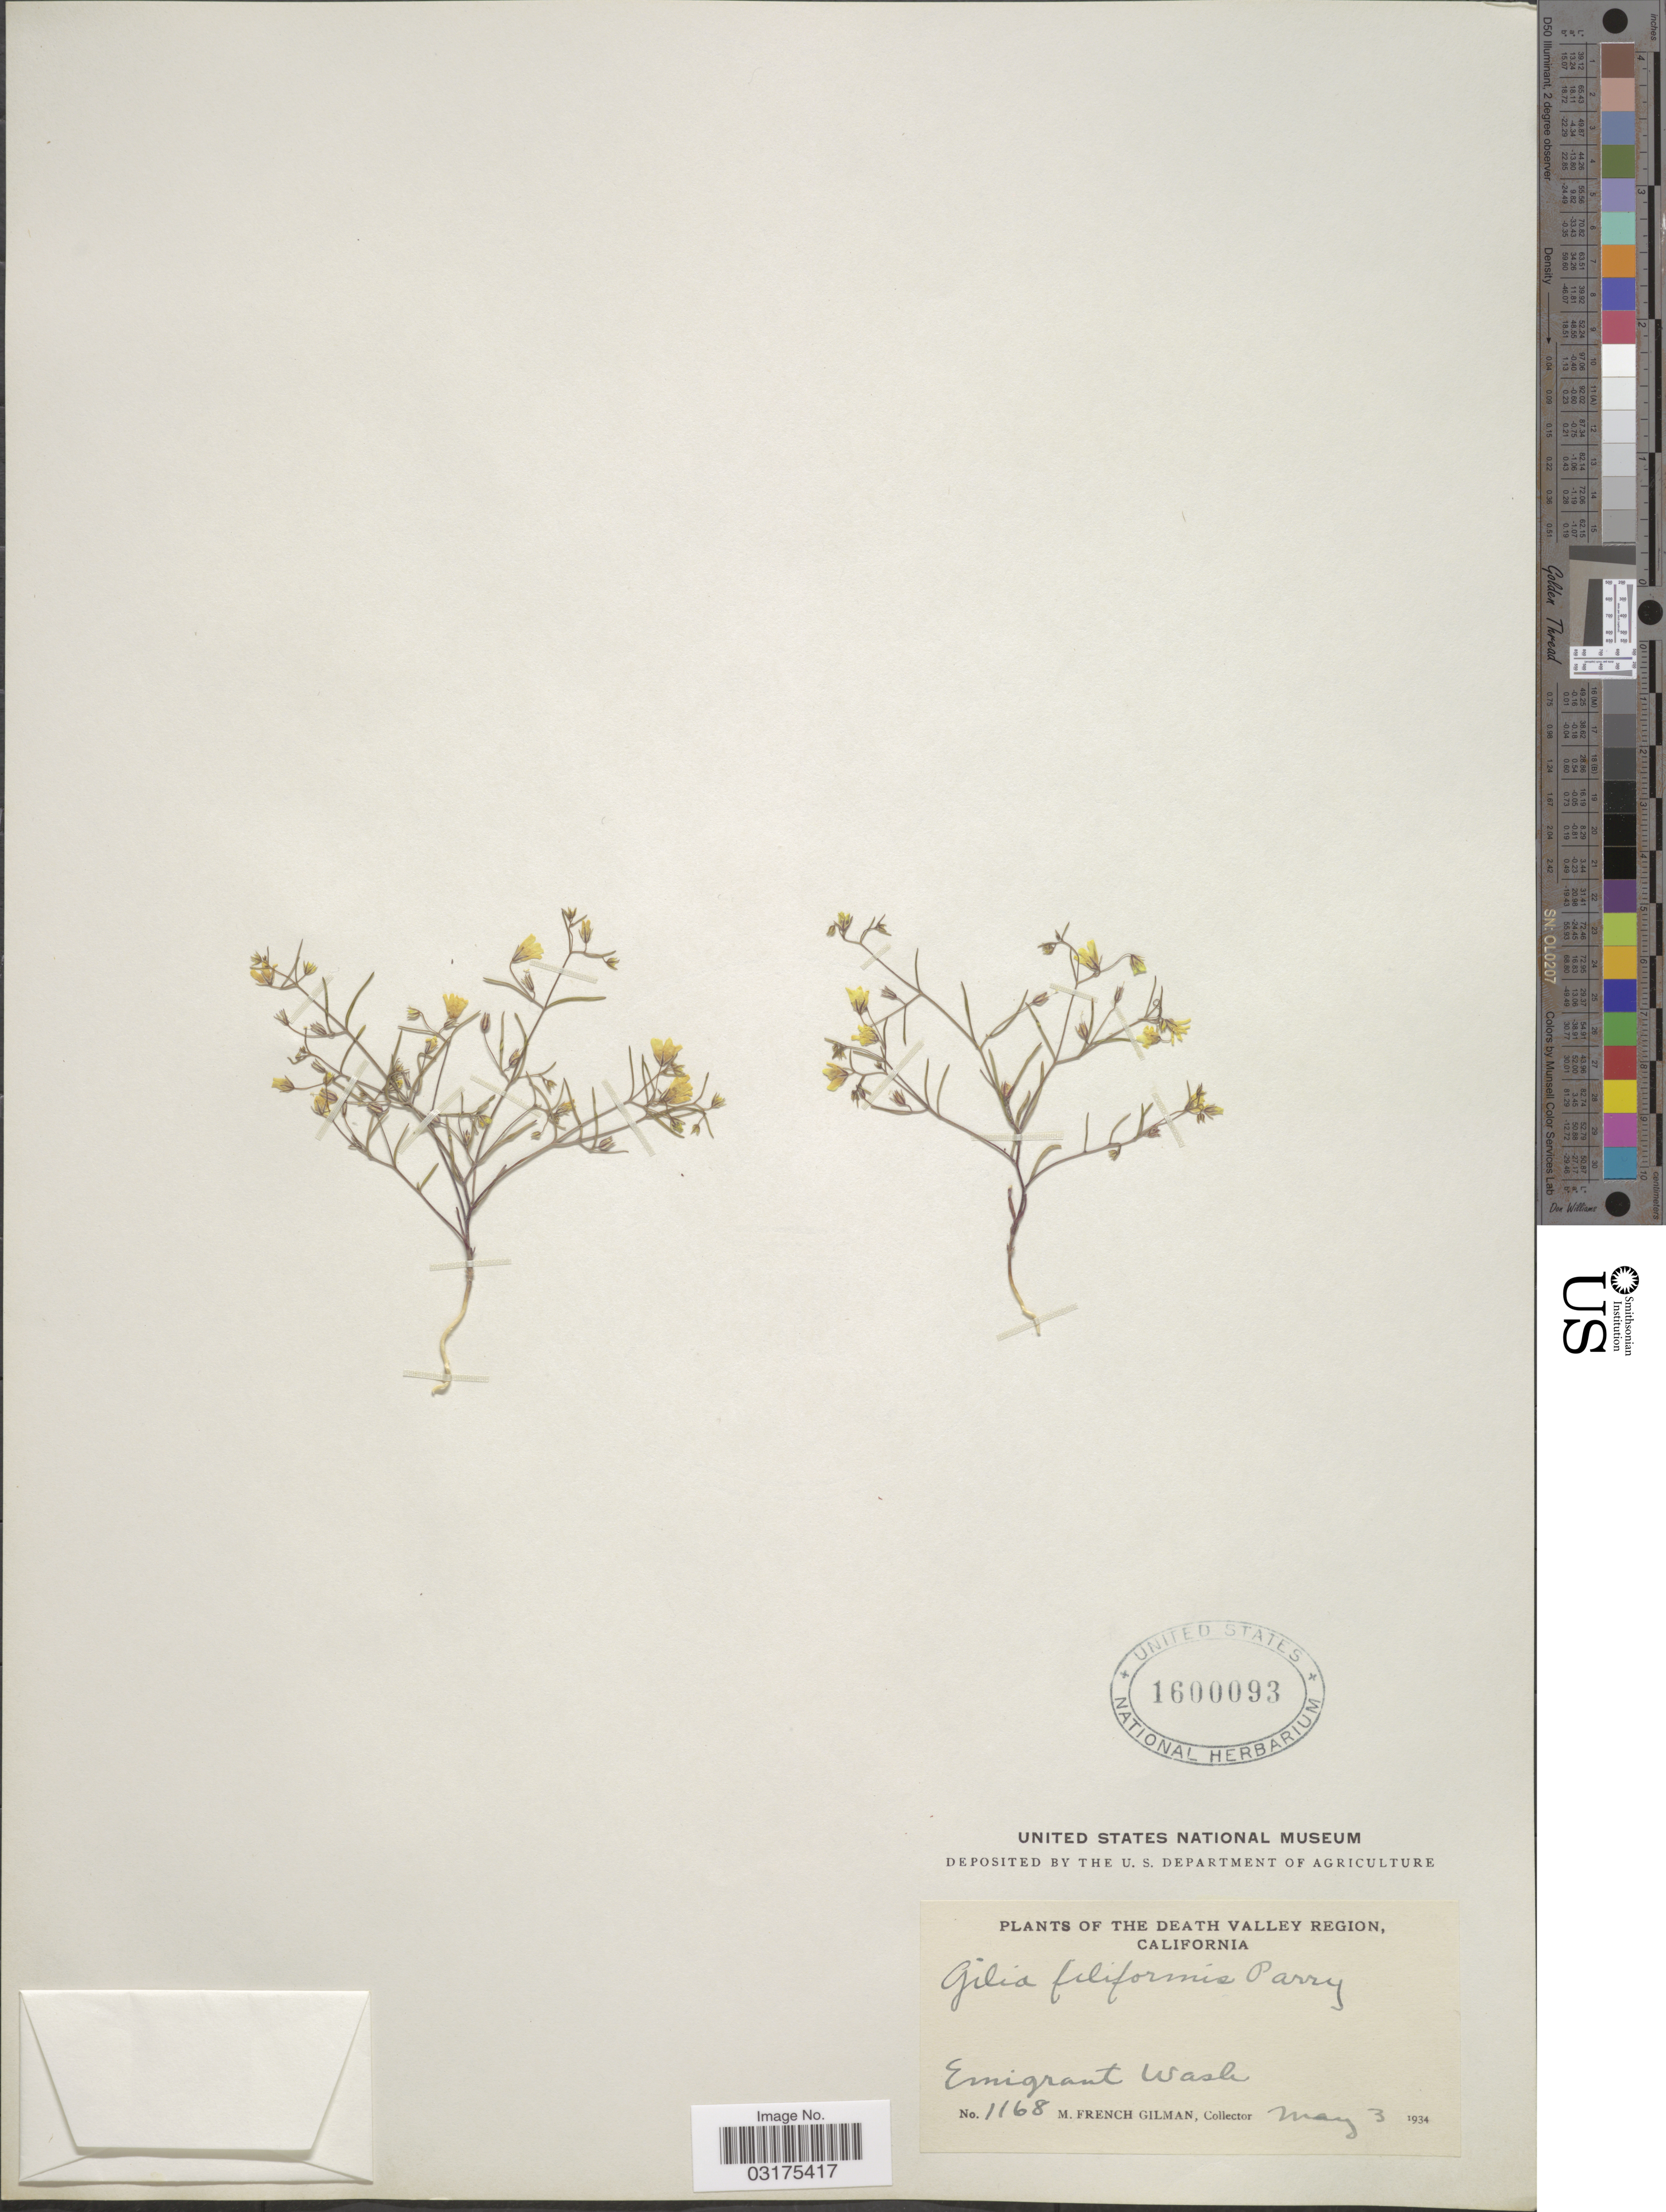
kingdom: Plantae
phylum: Tracheophyta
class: Magnoliopsida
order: Ericales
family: Polemoniaceae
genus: Linanthus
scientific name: Linanthus filiformis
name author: (Parry ex A. Gray) J.M. Porter & L.A. Johnson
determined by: Strong, Mark T., (BOT), Smithsonian Institution - National Museum of Natural History (UNITED STATES)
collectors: M. F. Gilman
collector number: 1168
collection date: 1934-05-03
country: United States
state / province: California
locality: The Death Valley Region, California, Emigrant Wash.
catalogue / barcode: US 1600093